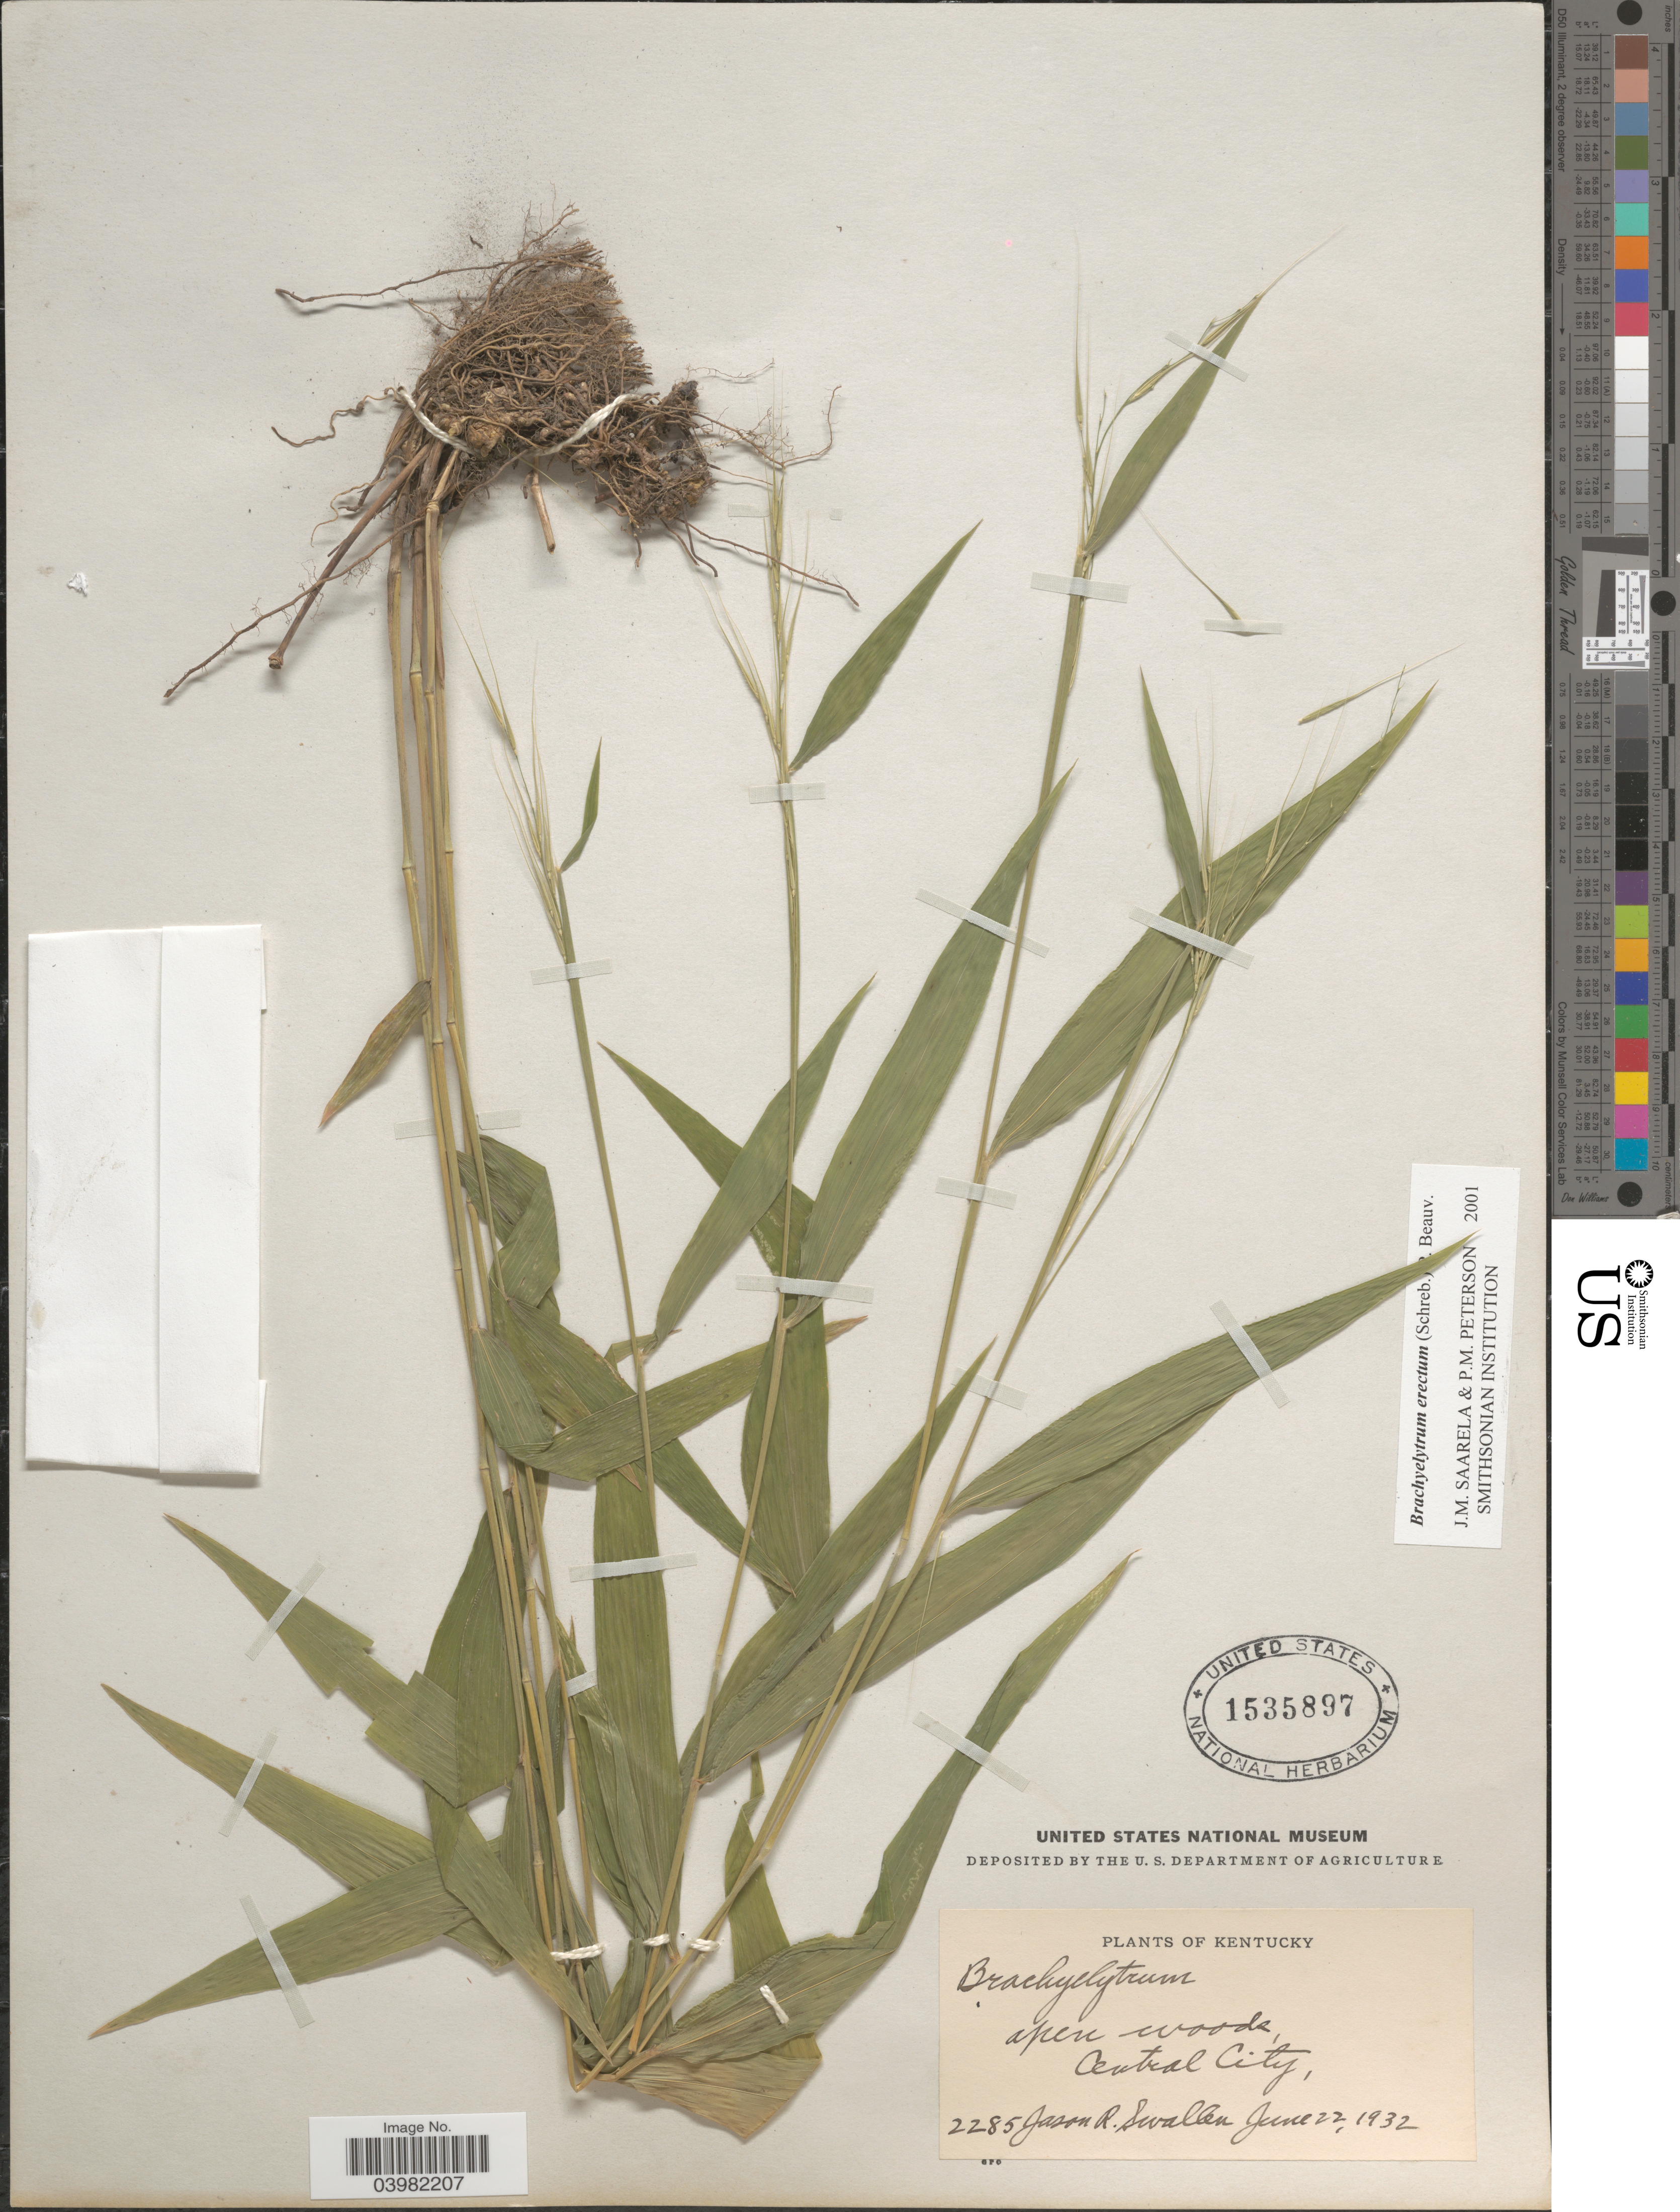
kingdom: Plantae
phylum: Tracheophyta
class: Liliopsida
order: Poales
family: Poaceae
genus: Brachyelytrum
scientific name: Brachyelytrum erectum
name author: (Schreb.) P. Beauv.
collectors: J. R. Swallen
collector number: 2285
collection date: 1932-06-22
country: United States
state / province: Kentucky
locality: Central City.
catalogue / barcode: US 1535897